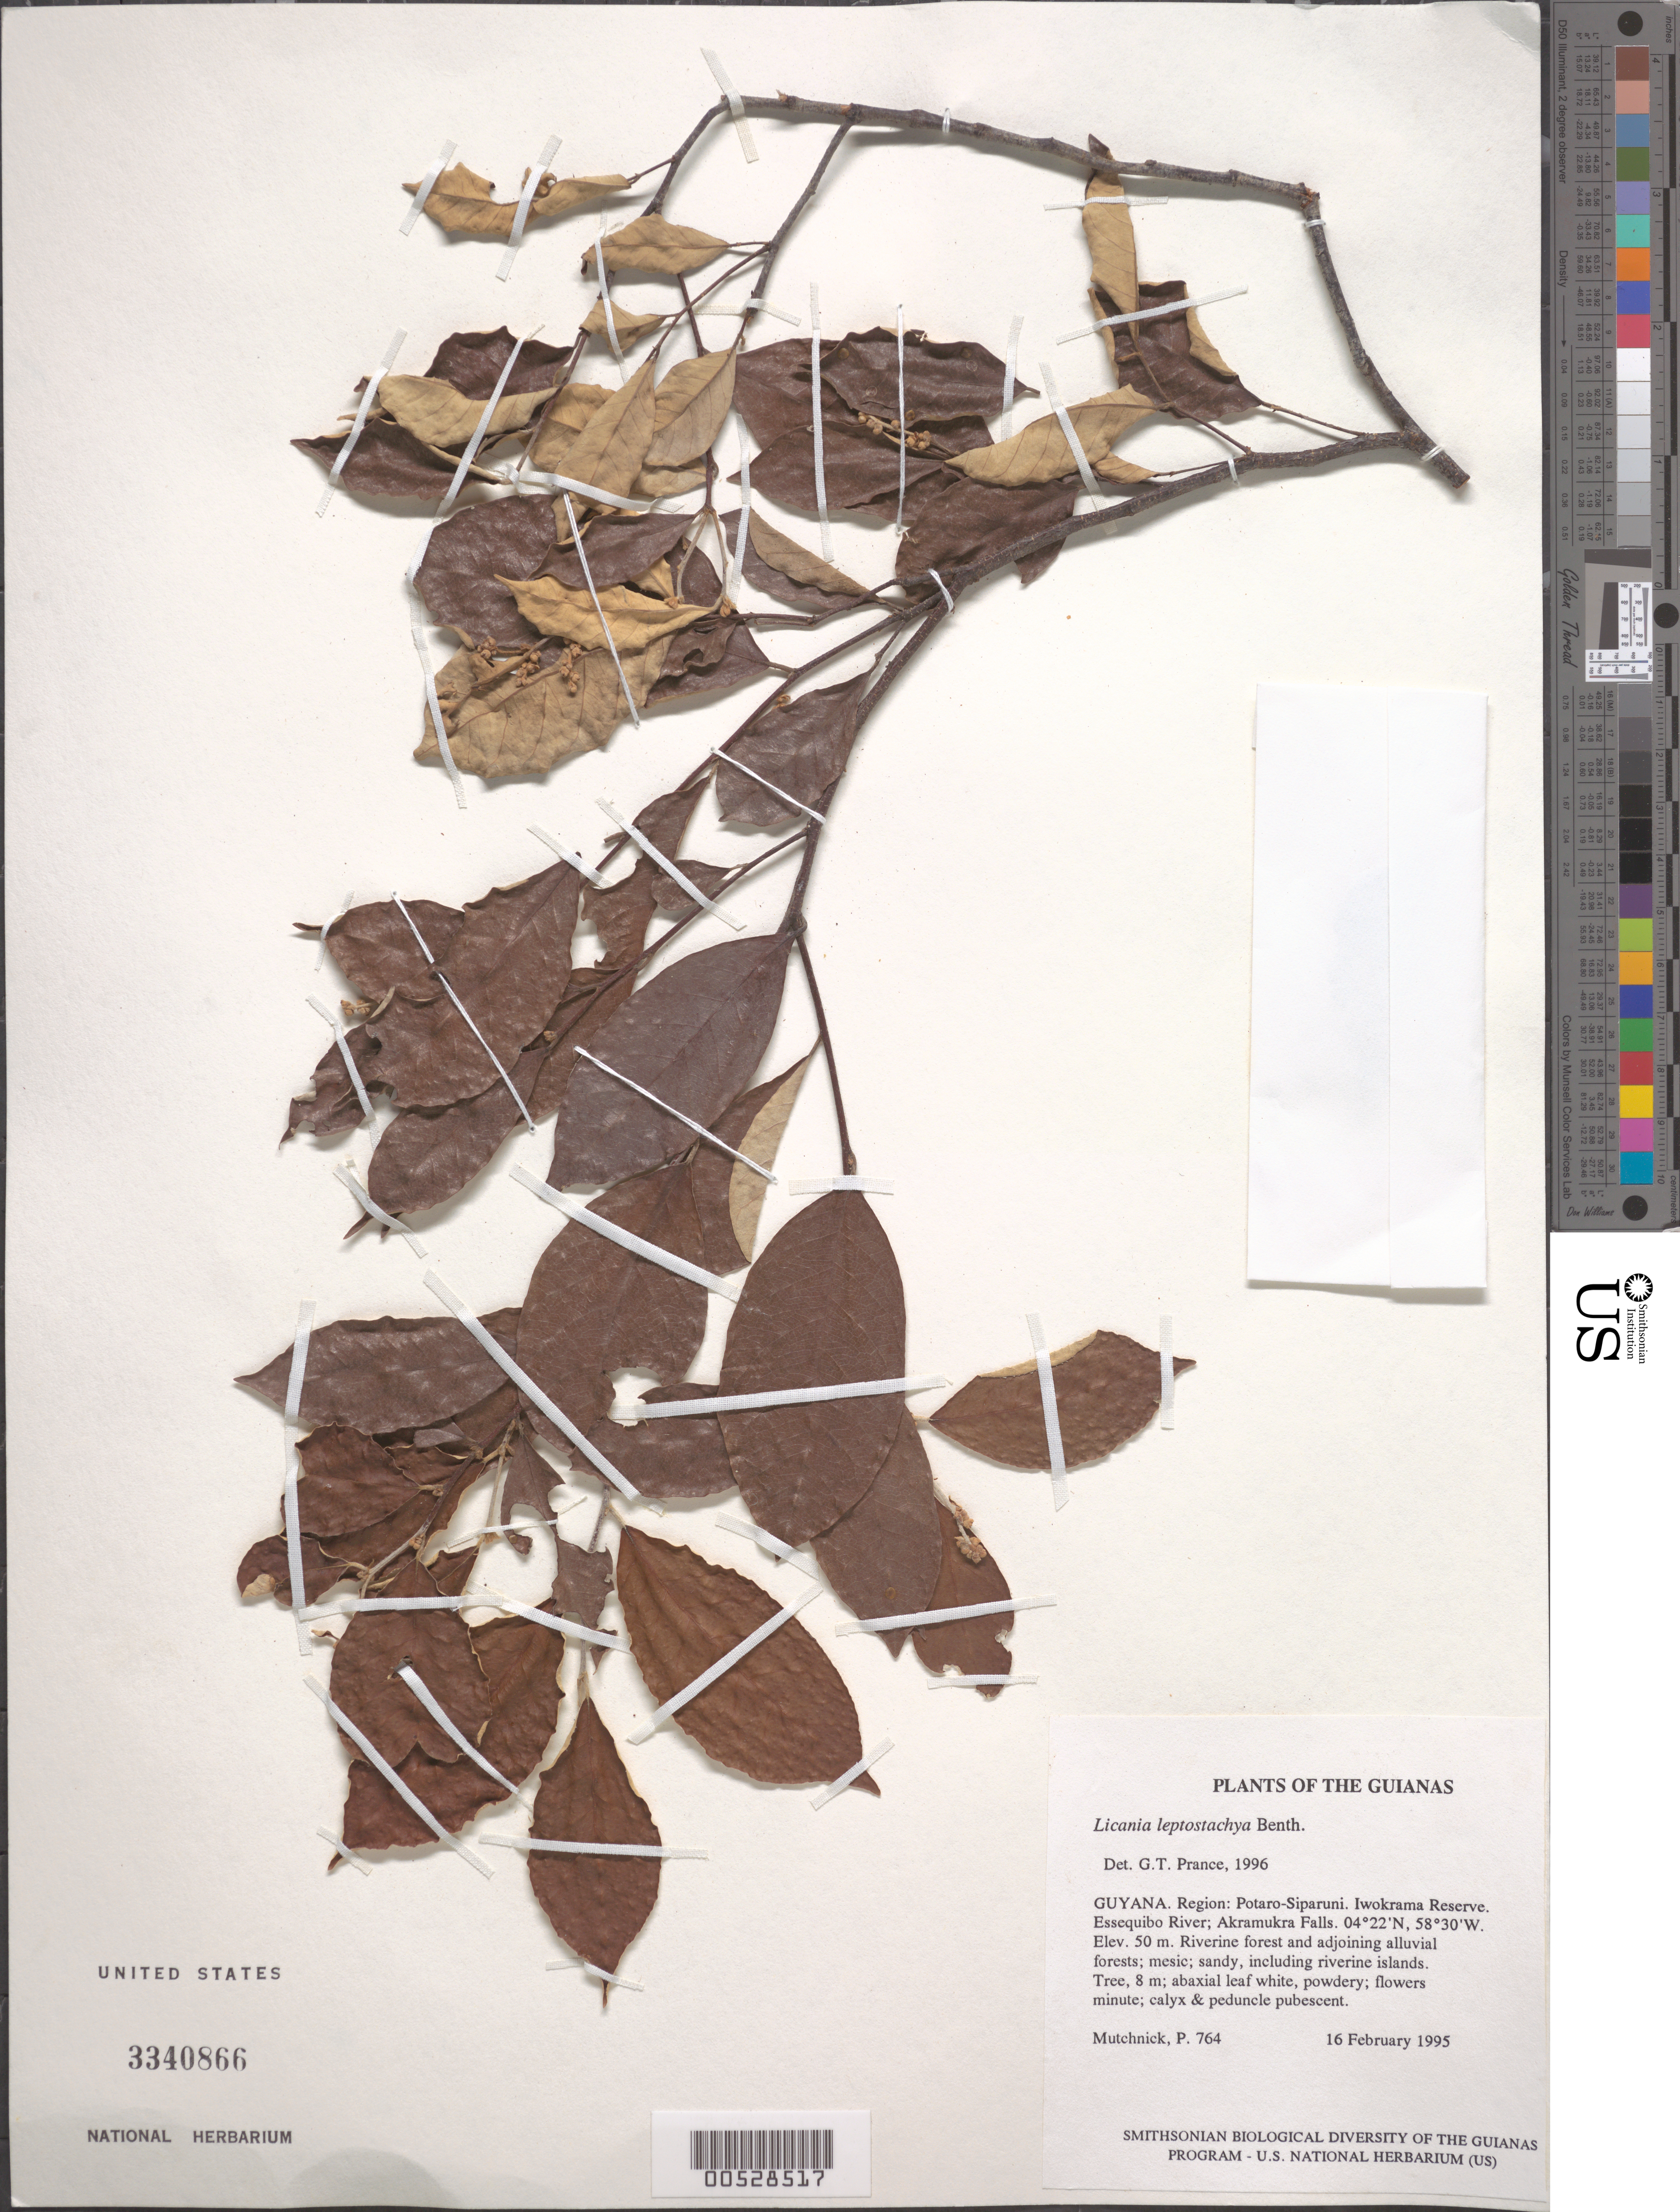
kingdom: Plantae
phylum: Tracheophyta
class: Magnoliopsida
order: Malpighiales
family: Chrysobalanaceae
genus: Licania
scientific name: Licania leptostachya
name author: Benth.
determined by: Prance, G. T.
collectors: P. Mutchnick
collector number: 764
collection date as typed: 16 February 1995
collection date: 1995-02-16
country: Guyana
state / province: Potaro-Siparuni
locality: Iwokrama Reserve. Essequibo River; Akramukra Falls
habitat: Riverine forest and adjoining alluvial forests; mesic; sandy, including riverine islands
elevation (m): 50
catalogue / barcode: US 3340866